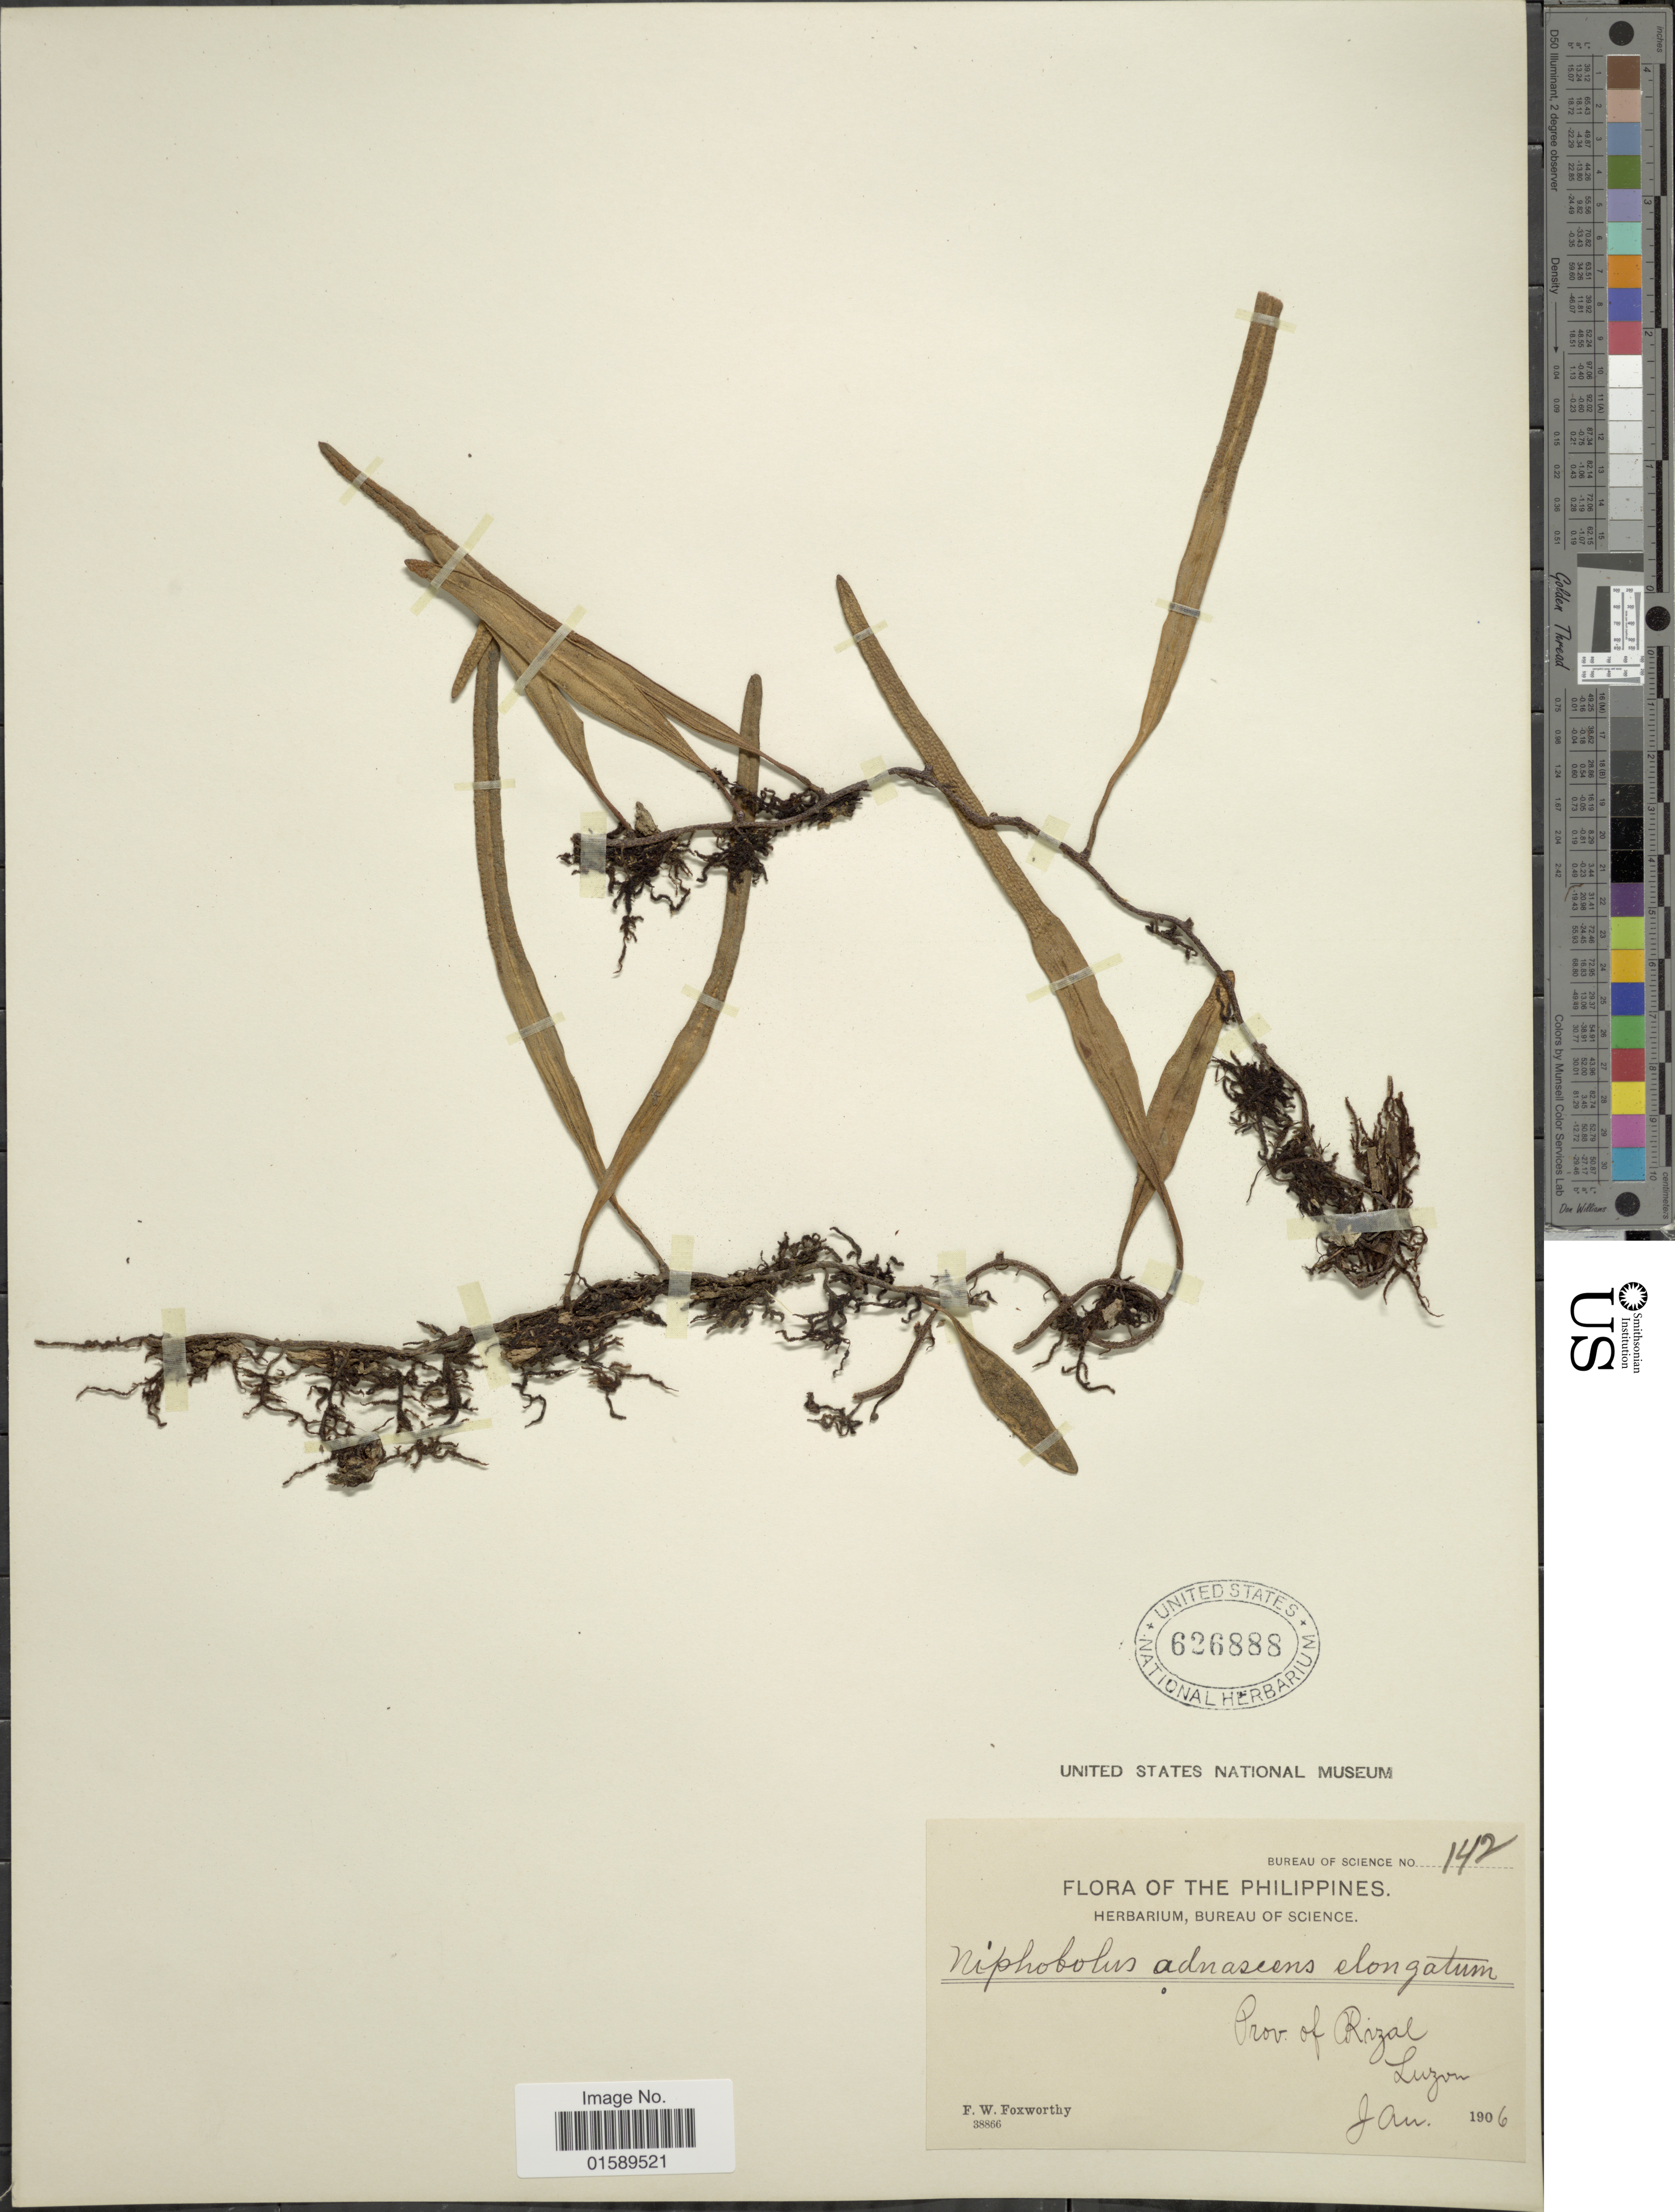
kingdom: Plantae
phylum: Tracheophyta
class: Polypodiopsida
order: Polypodiales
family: Polypodiaceae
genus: Pyrrosia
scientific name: Pyrrosia lanceolata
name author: (L.) Farw.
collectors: F. W. Foxworthy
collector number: Bureau of science 142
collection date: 1906-01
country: Philippines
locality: Prov. of Rizal, Luzon.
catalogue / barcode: US 626888